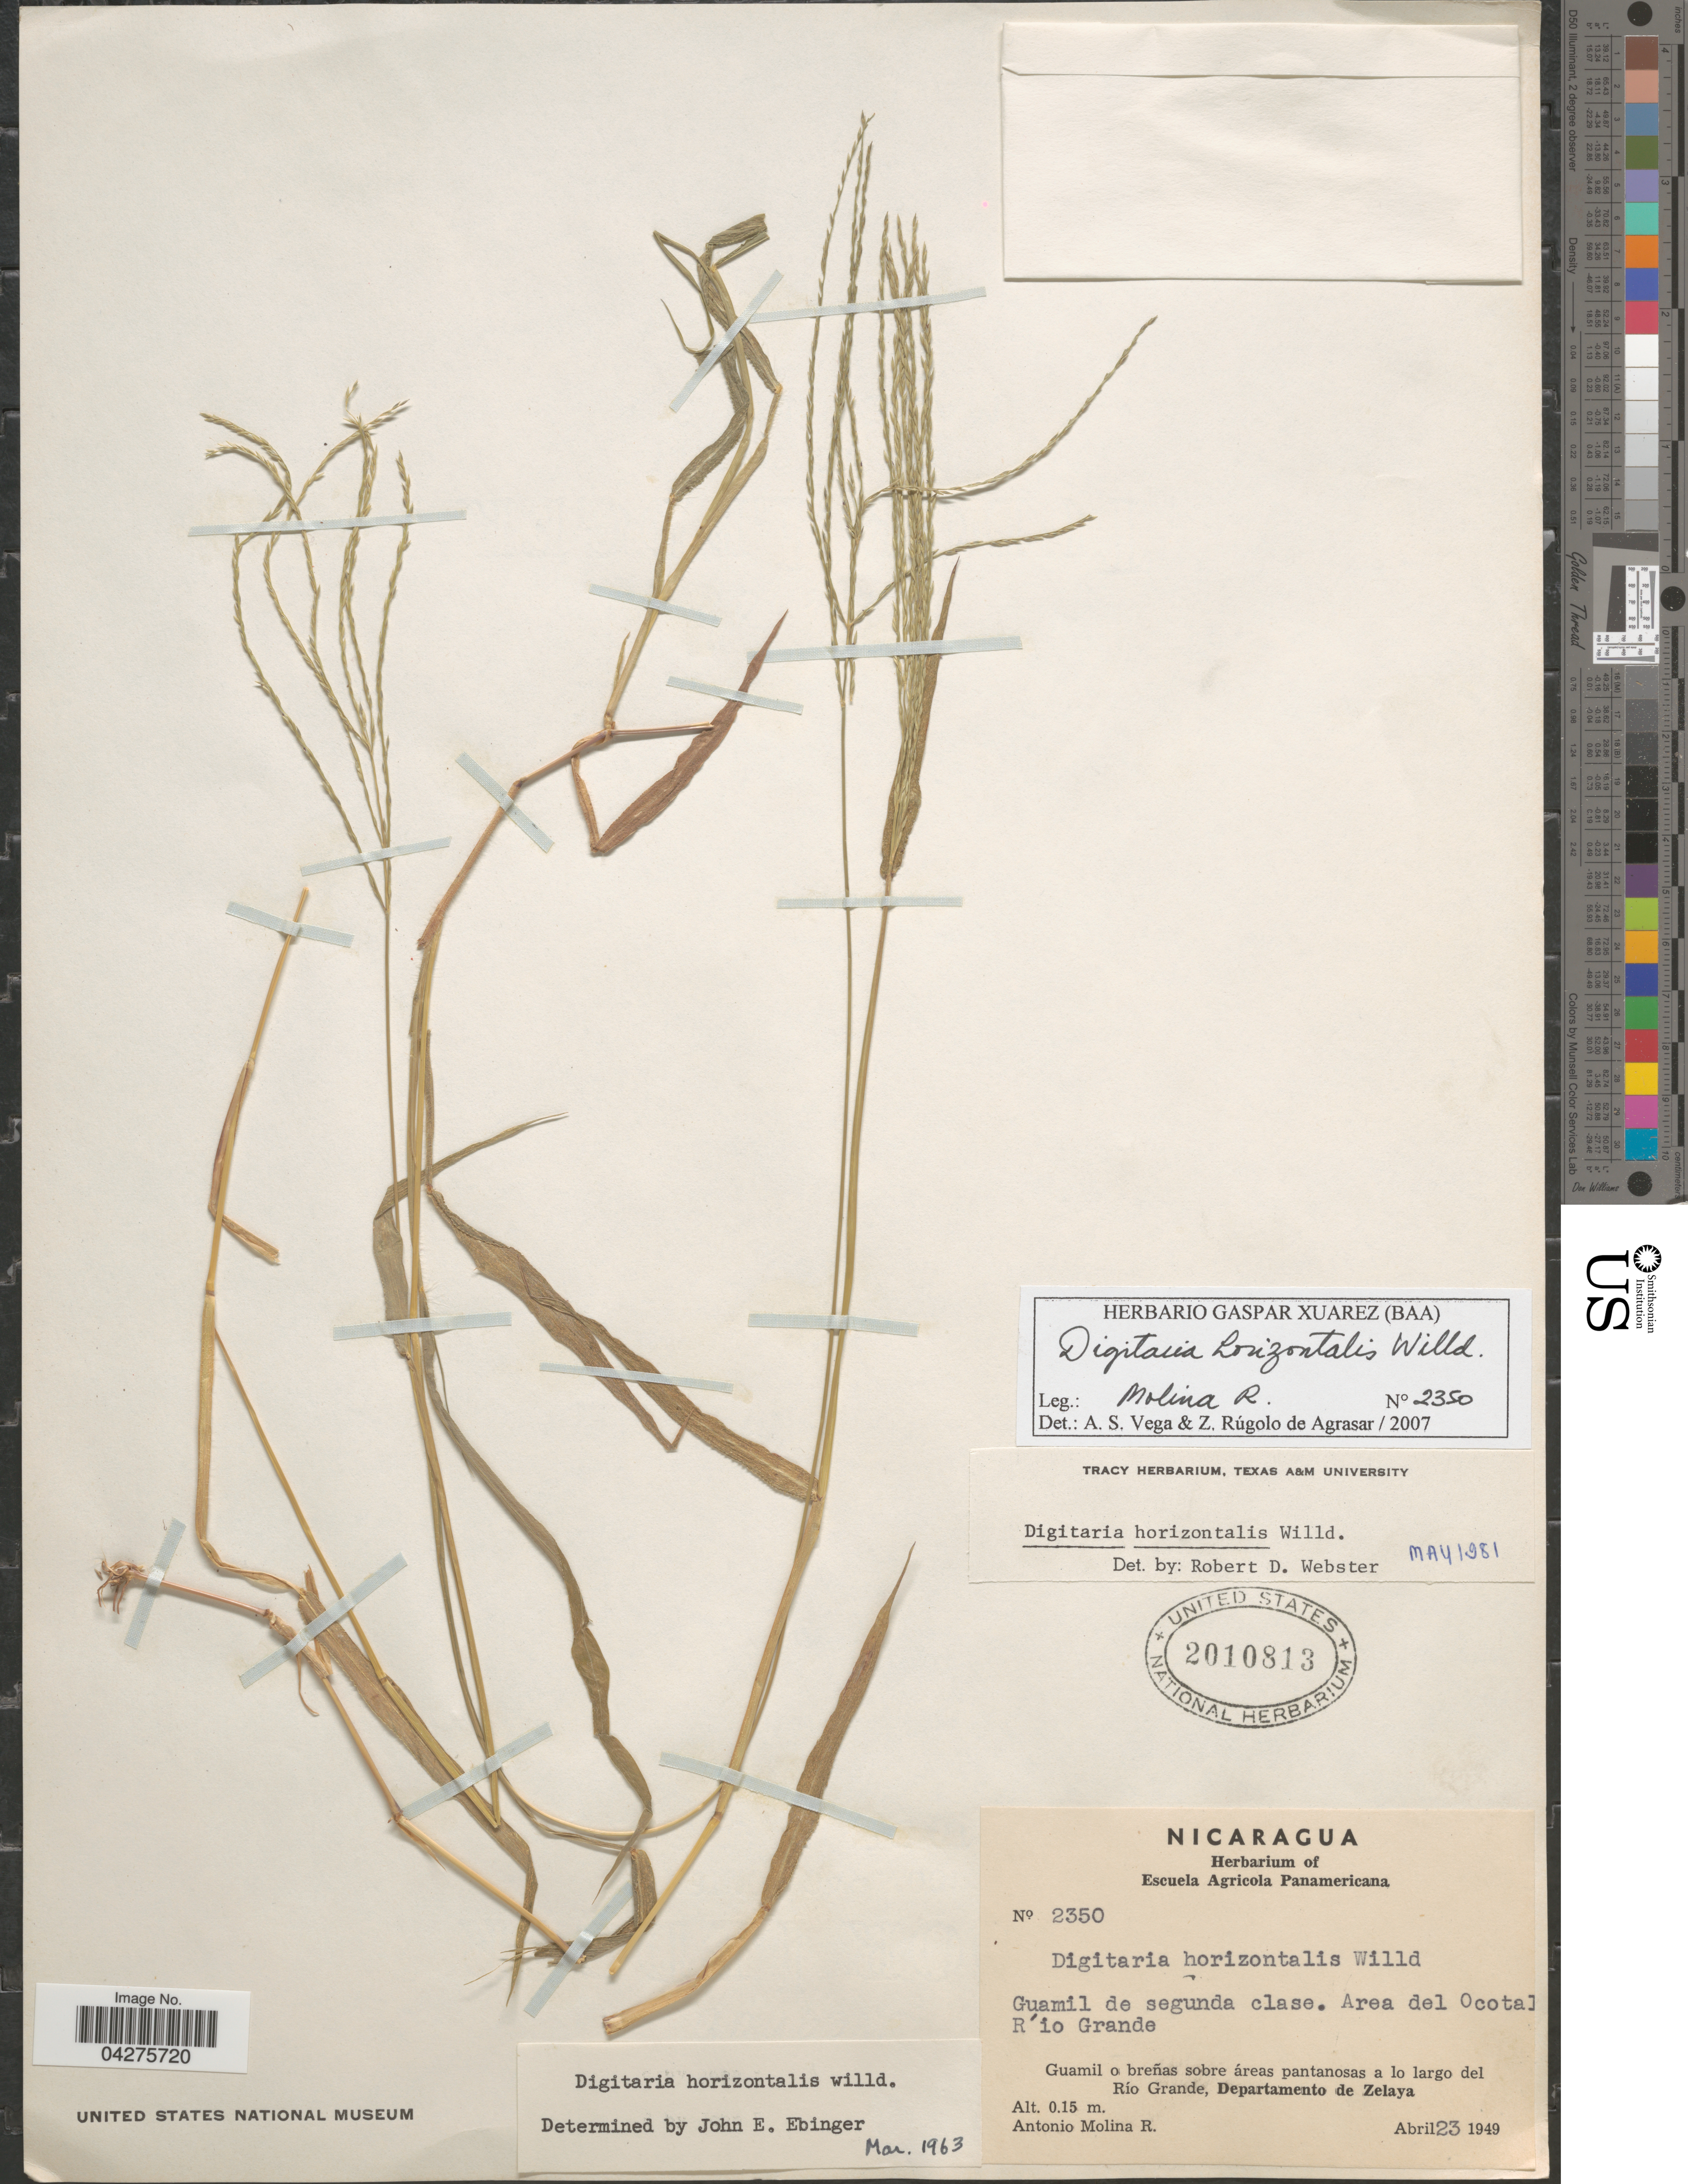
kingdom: Plantae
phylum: Tracheophyta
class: Liliopsida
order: Poales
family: Poaceae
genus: Digitaria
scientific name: Digitaria horizontalis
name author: Willd.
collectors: A. Molina R.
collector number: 2350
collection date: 1949-04-23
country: Nicaragua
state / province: Atlántico Sur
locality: Guamil de segunda clase. Area del Ocotal R'io Grande. Guamil o breñas sobres áreas pantanosas a lo largo del Río Grande, Departamento de Zelaya.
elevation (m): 0.15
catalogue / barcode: US 2010813